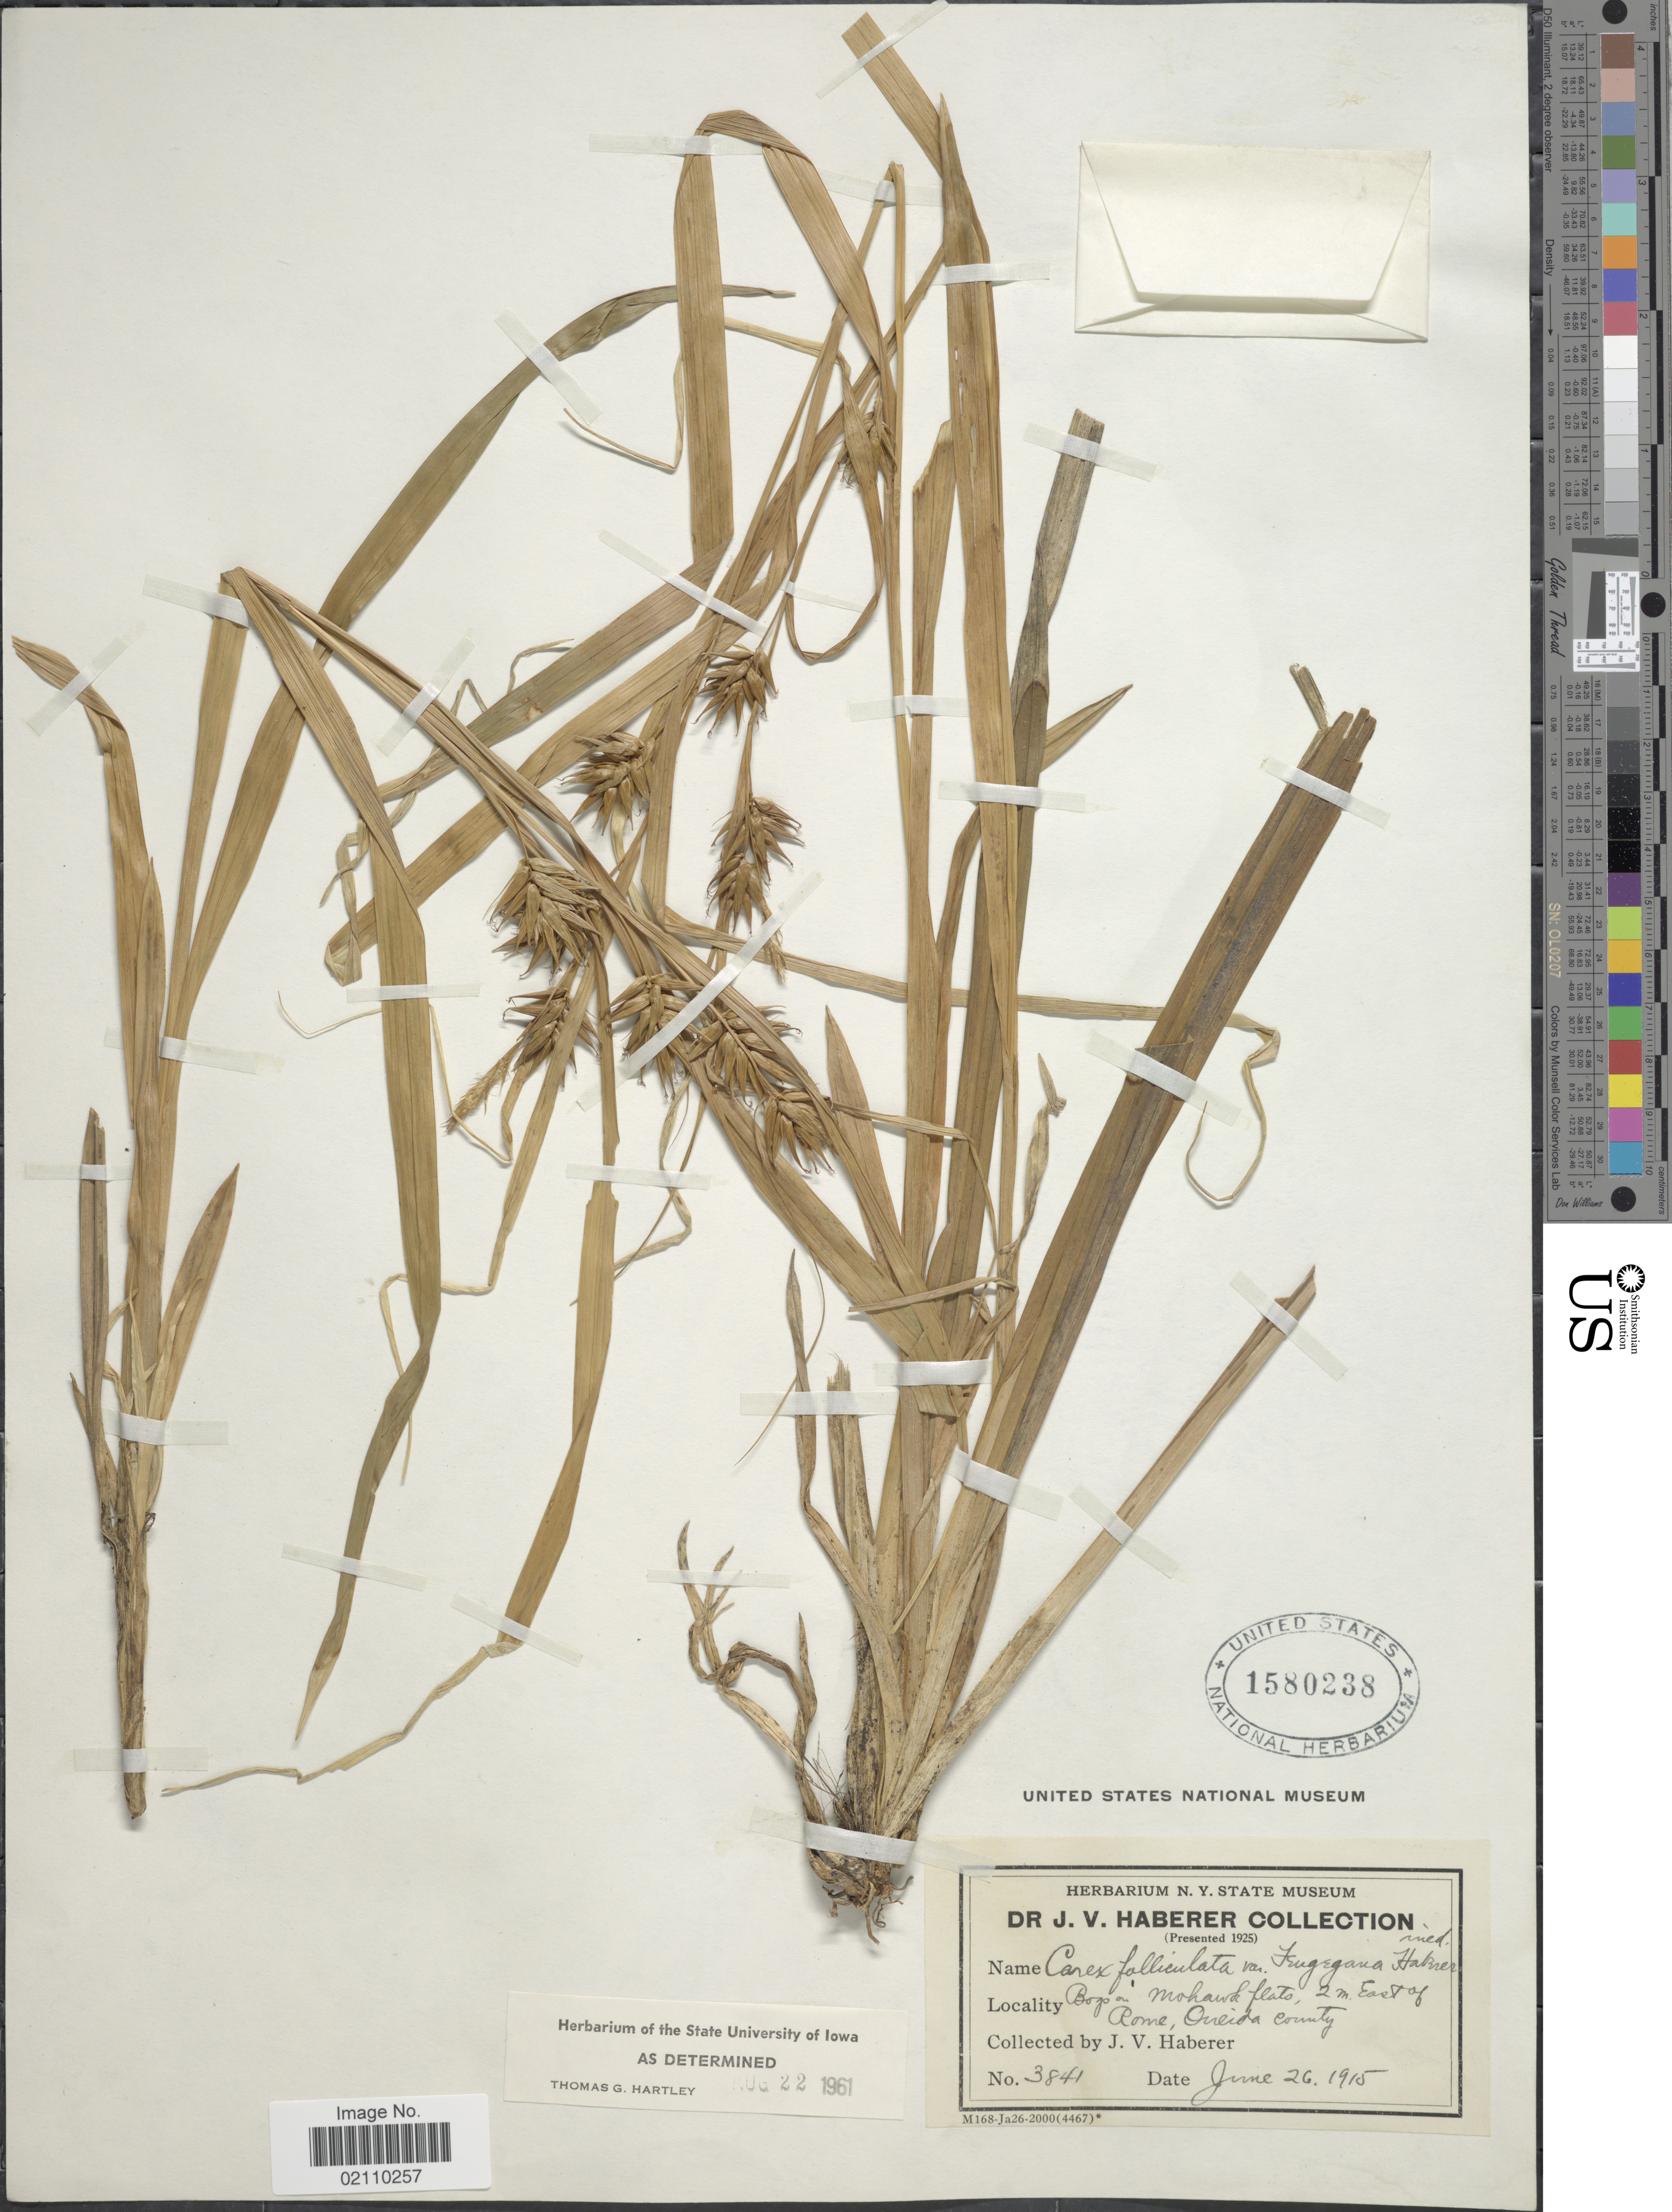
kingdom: Plantae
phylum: Tracheophyta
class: Liliopsida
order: Poales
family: Cyperaceae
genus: Carex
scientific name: Carex folliculata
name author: L.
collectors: J. V. Haberer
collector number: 3841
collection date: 1915-06-26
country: United States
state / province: New York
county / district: Oneida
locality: Bogs on Mohawk flats, 2 mi. east of Rome, Oneida County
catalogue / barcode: US 1580238